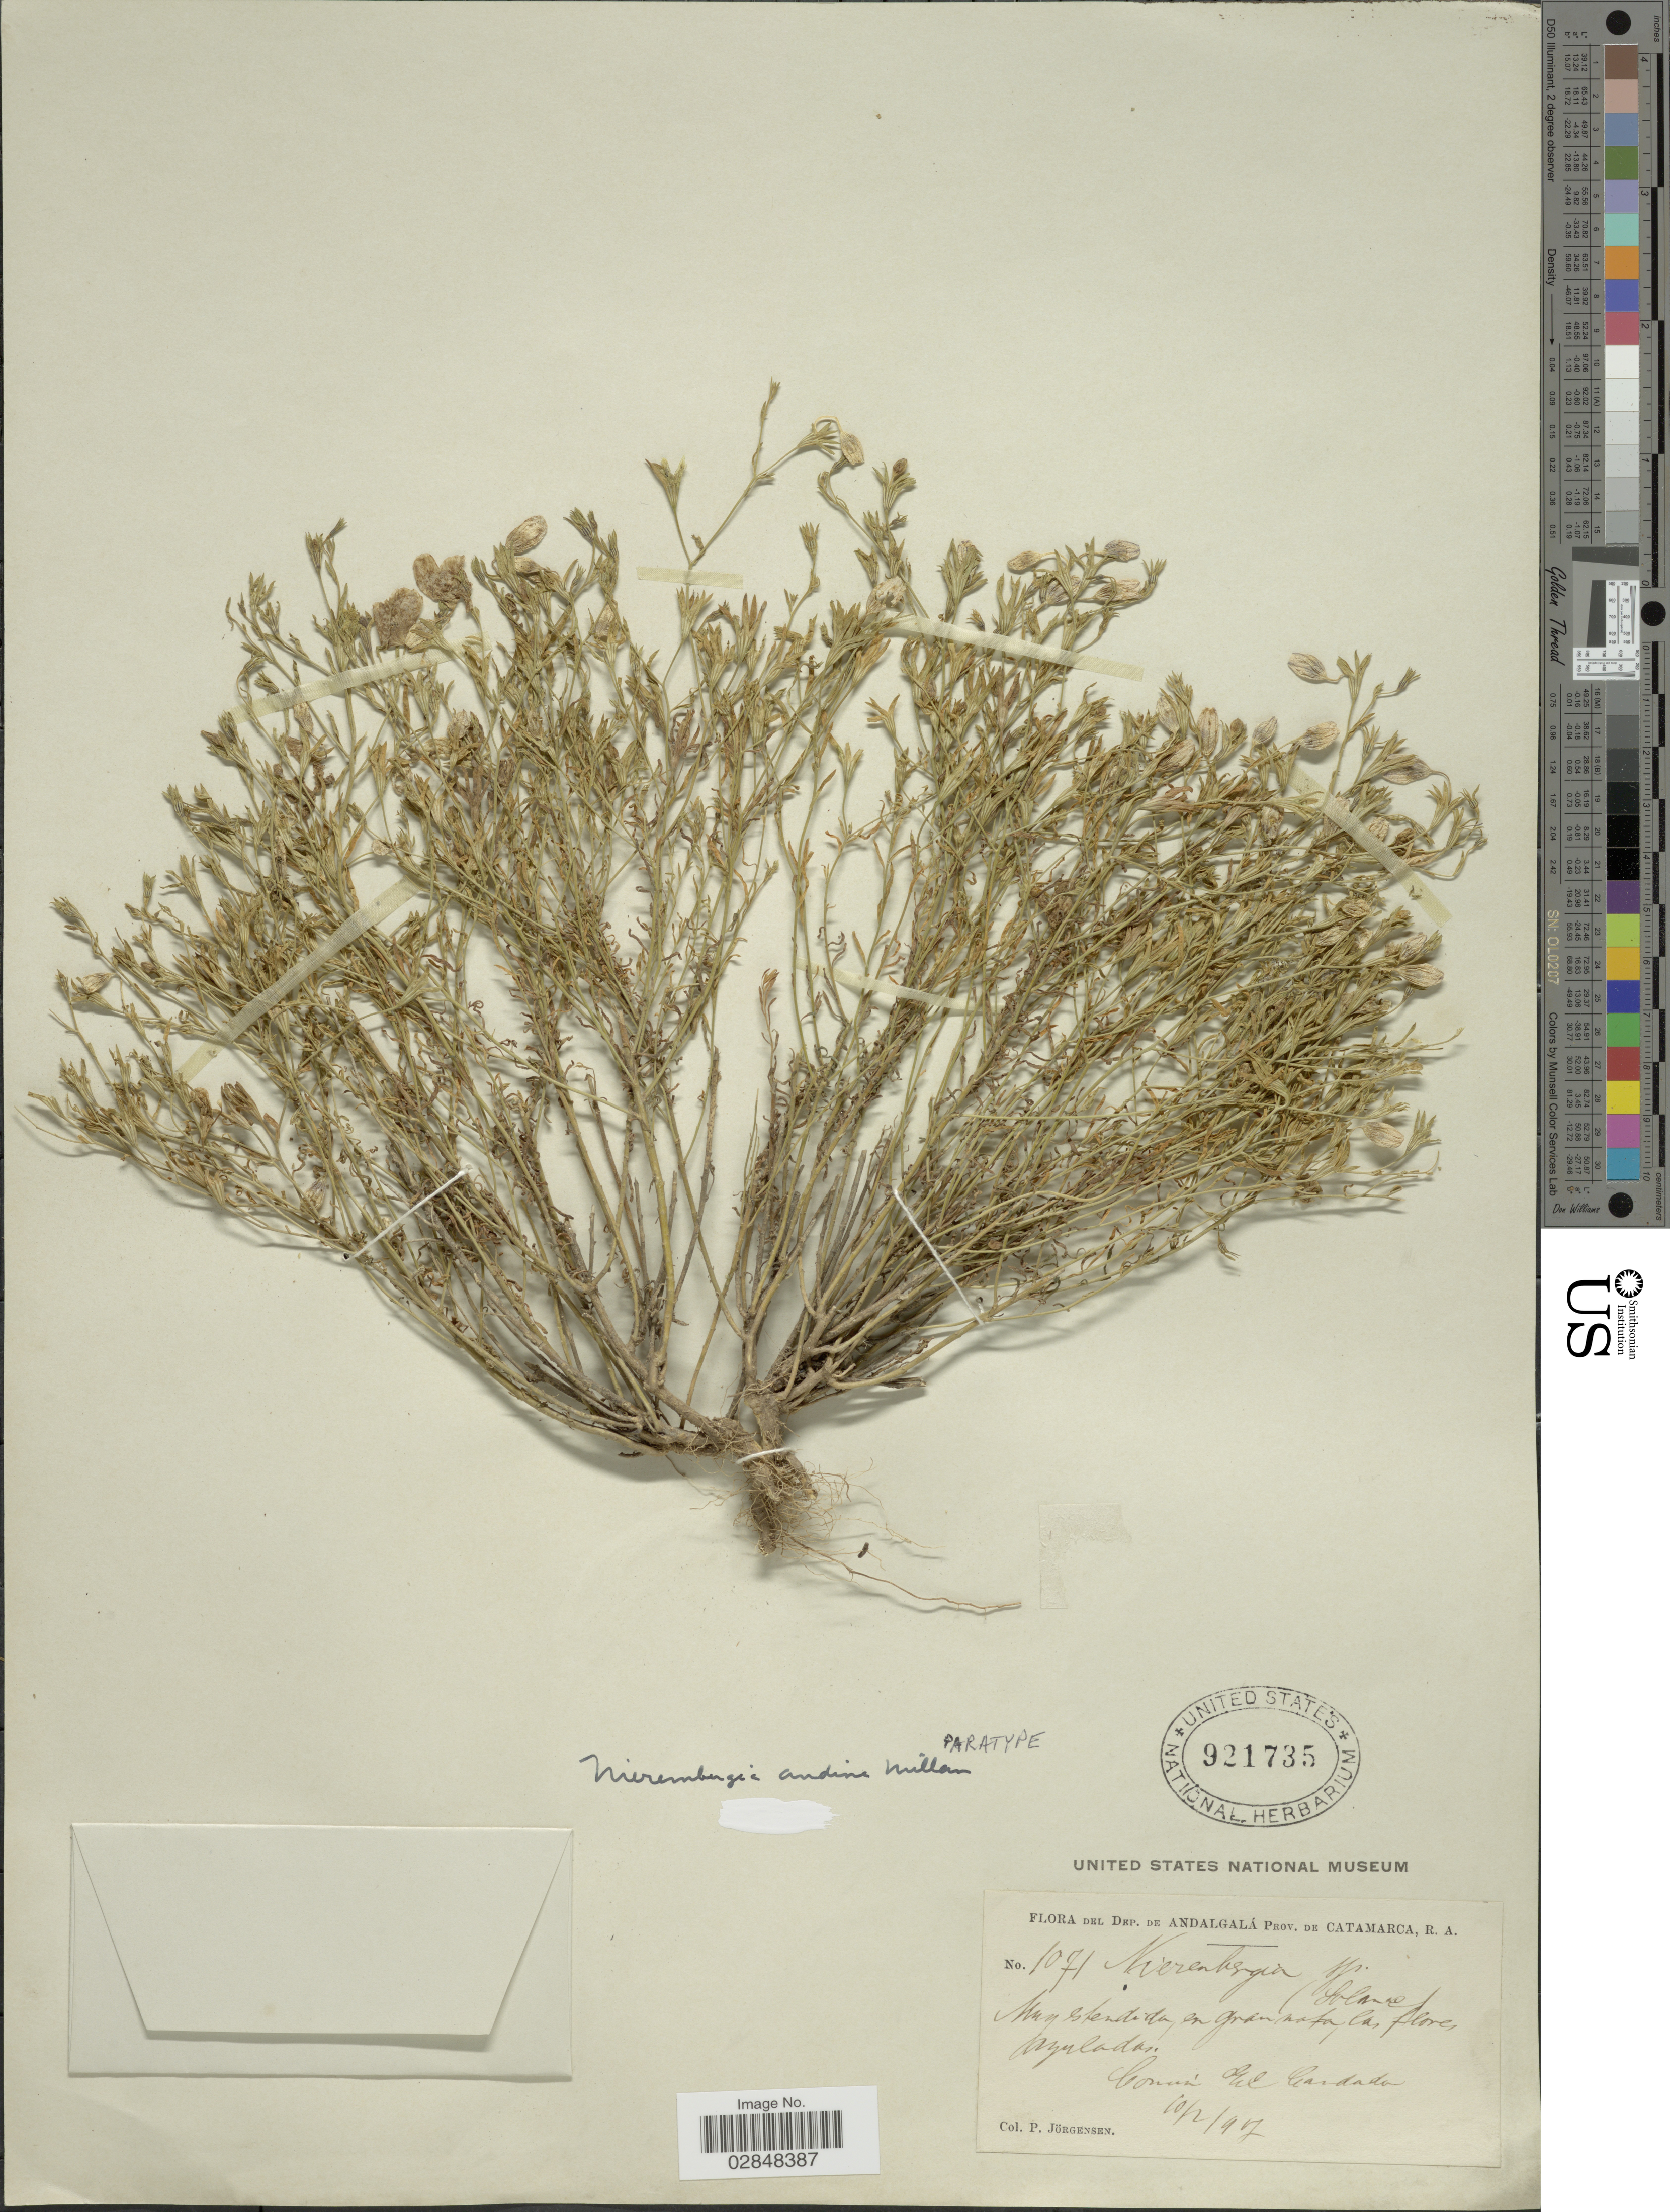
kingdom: Plantae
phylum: Tracheophyta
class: Magnoliopsida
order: Solanales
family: Solanaceae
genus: Nierembergia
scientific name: Nierembergia pulchella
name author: Miers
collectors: P. Jörgensen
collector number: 1071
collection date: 1917-02-10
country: Argentina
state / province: Catamarca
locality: Dep. de Andalgalá. Común El Cardado.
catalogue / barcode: US 921735